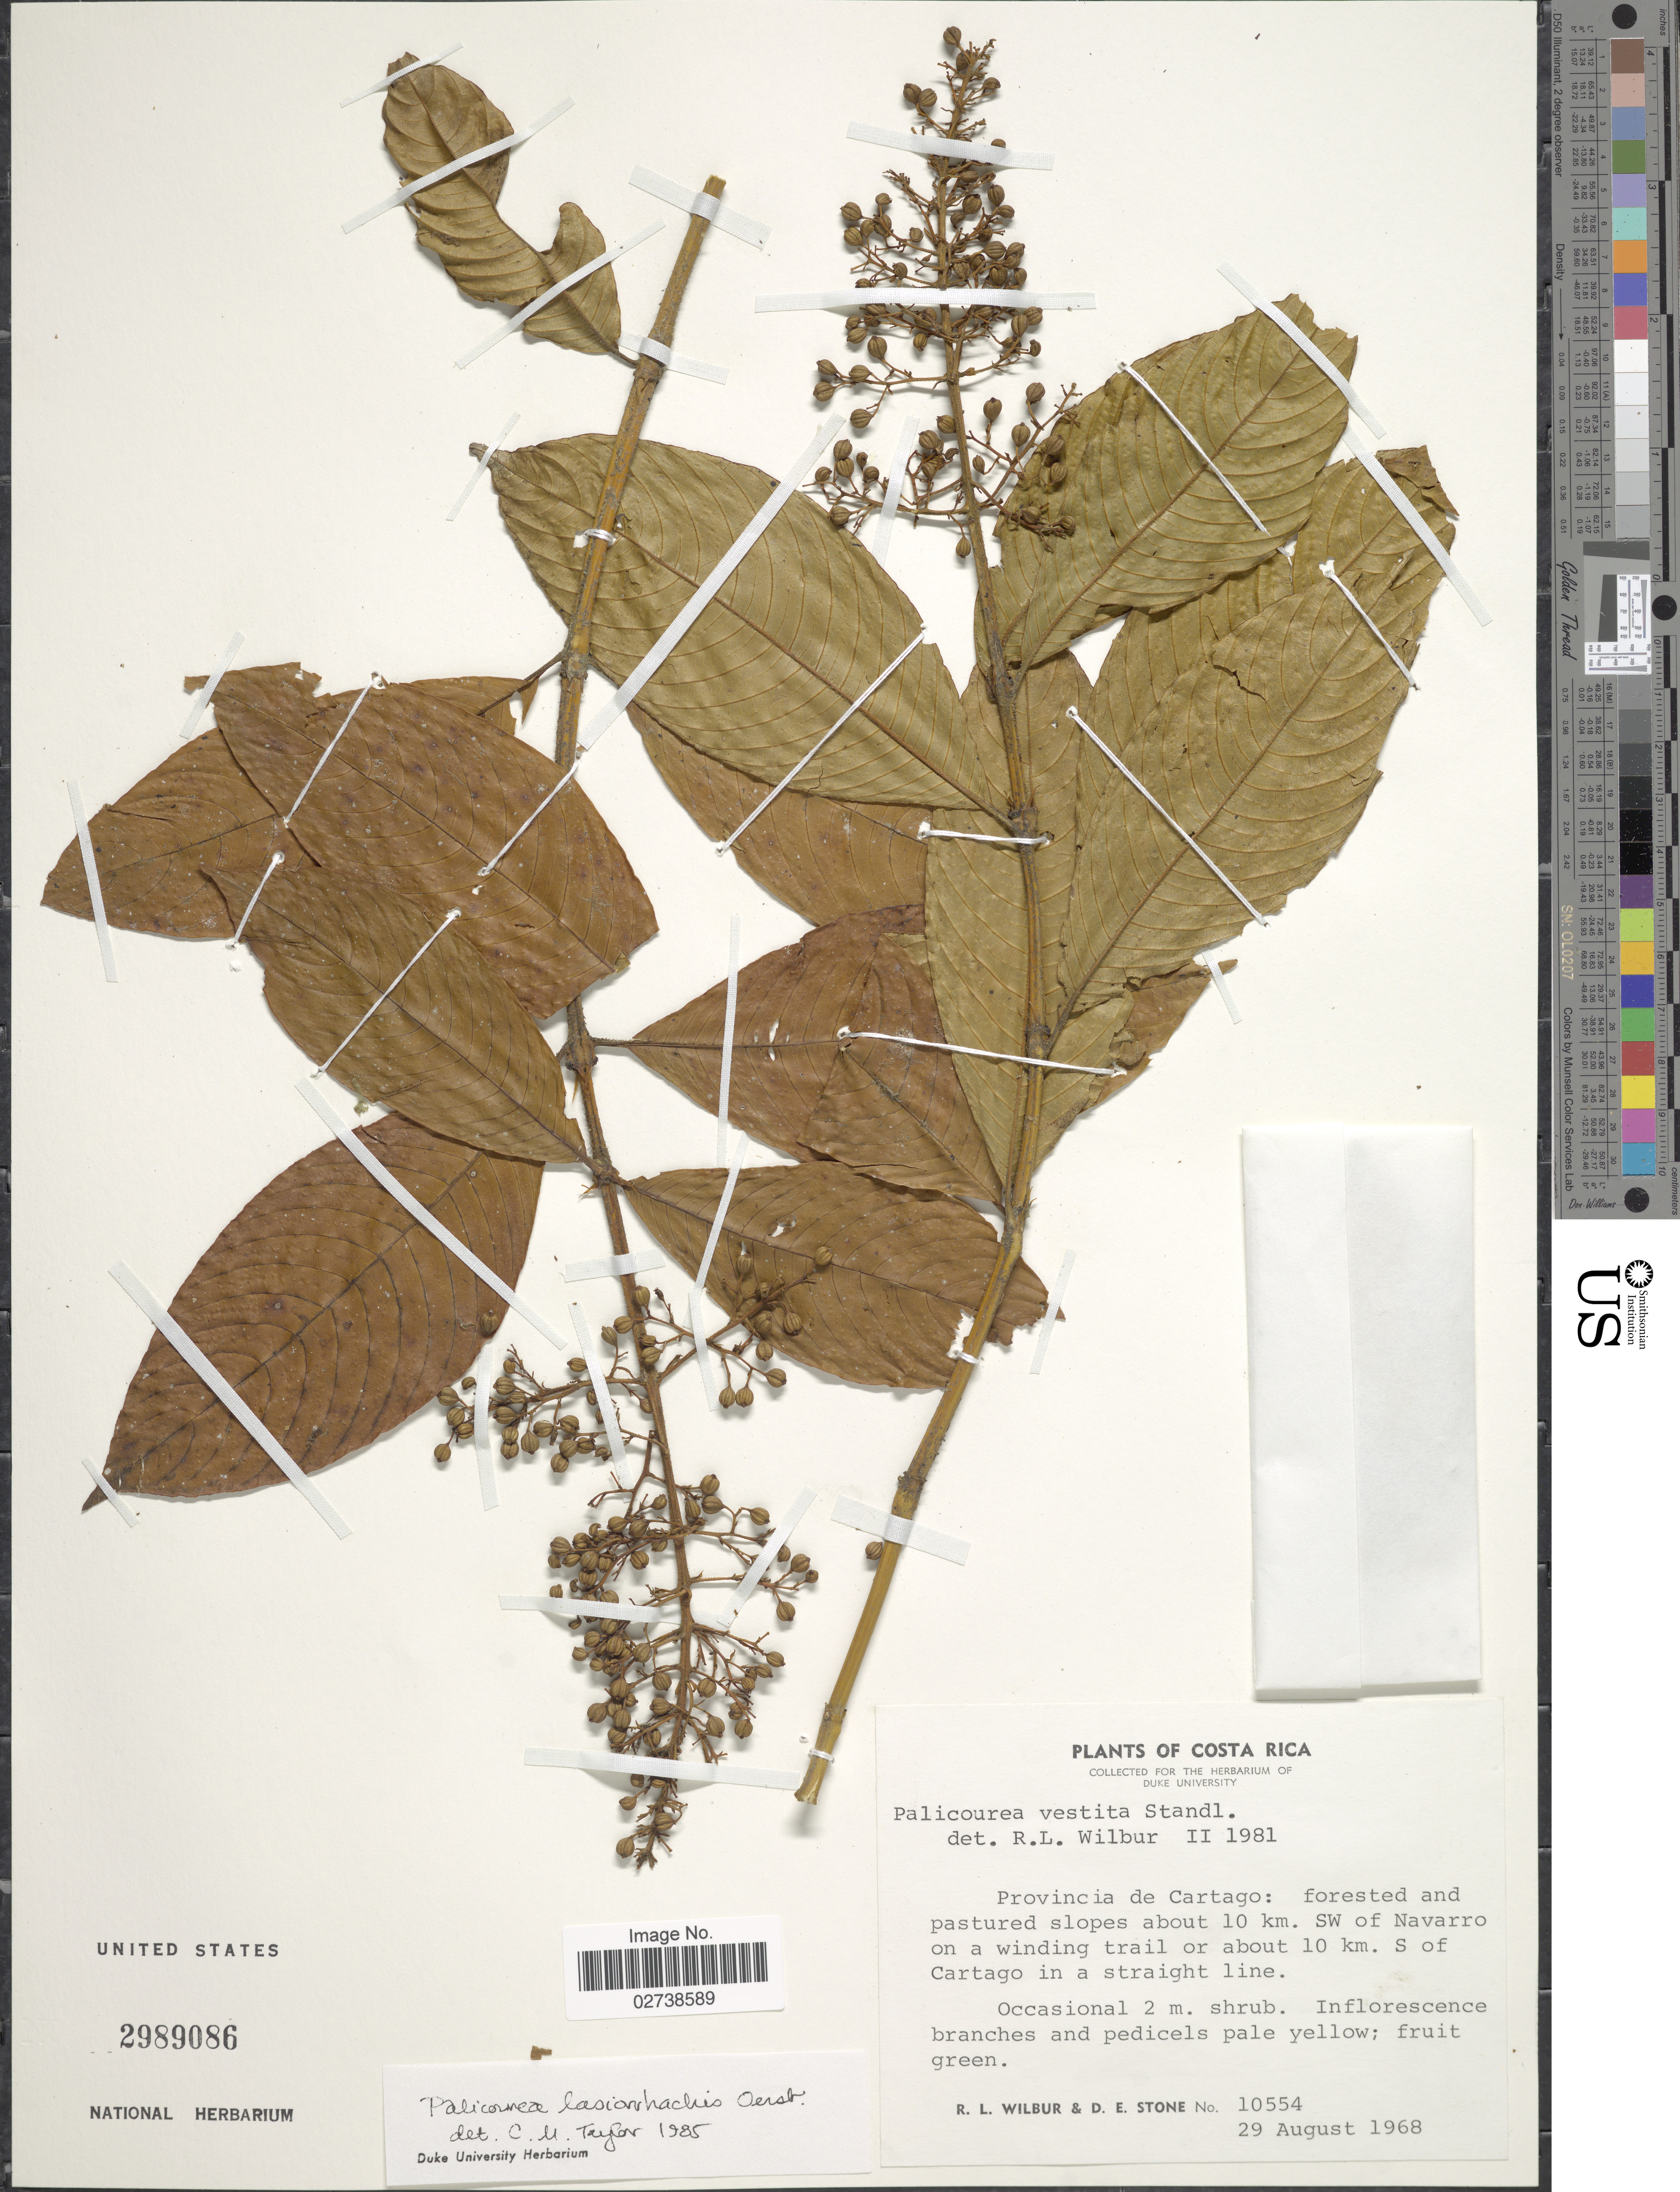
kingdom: Plantae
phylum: Tracheophyta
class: Magnoliopsida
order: Gentianales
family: Rubiaceae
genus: Palicourea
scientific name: Palicourea lasiorrhachis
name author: Oerst.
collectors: R. L. Wilbur & D. E. Stone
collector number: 10554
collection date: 1968-08-29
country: Costa Rica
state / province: Cartago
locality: Forested and pastured slopes about 10 km. SW of Navarro on a winding trail or about 10 km S of Cartago in a straight line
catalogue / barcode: US 2989086